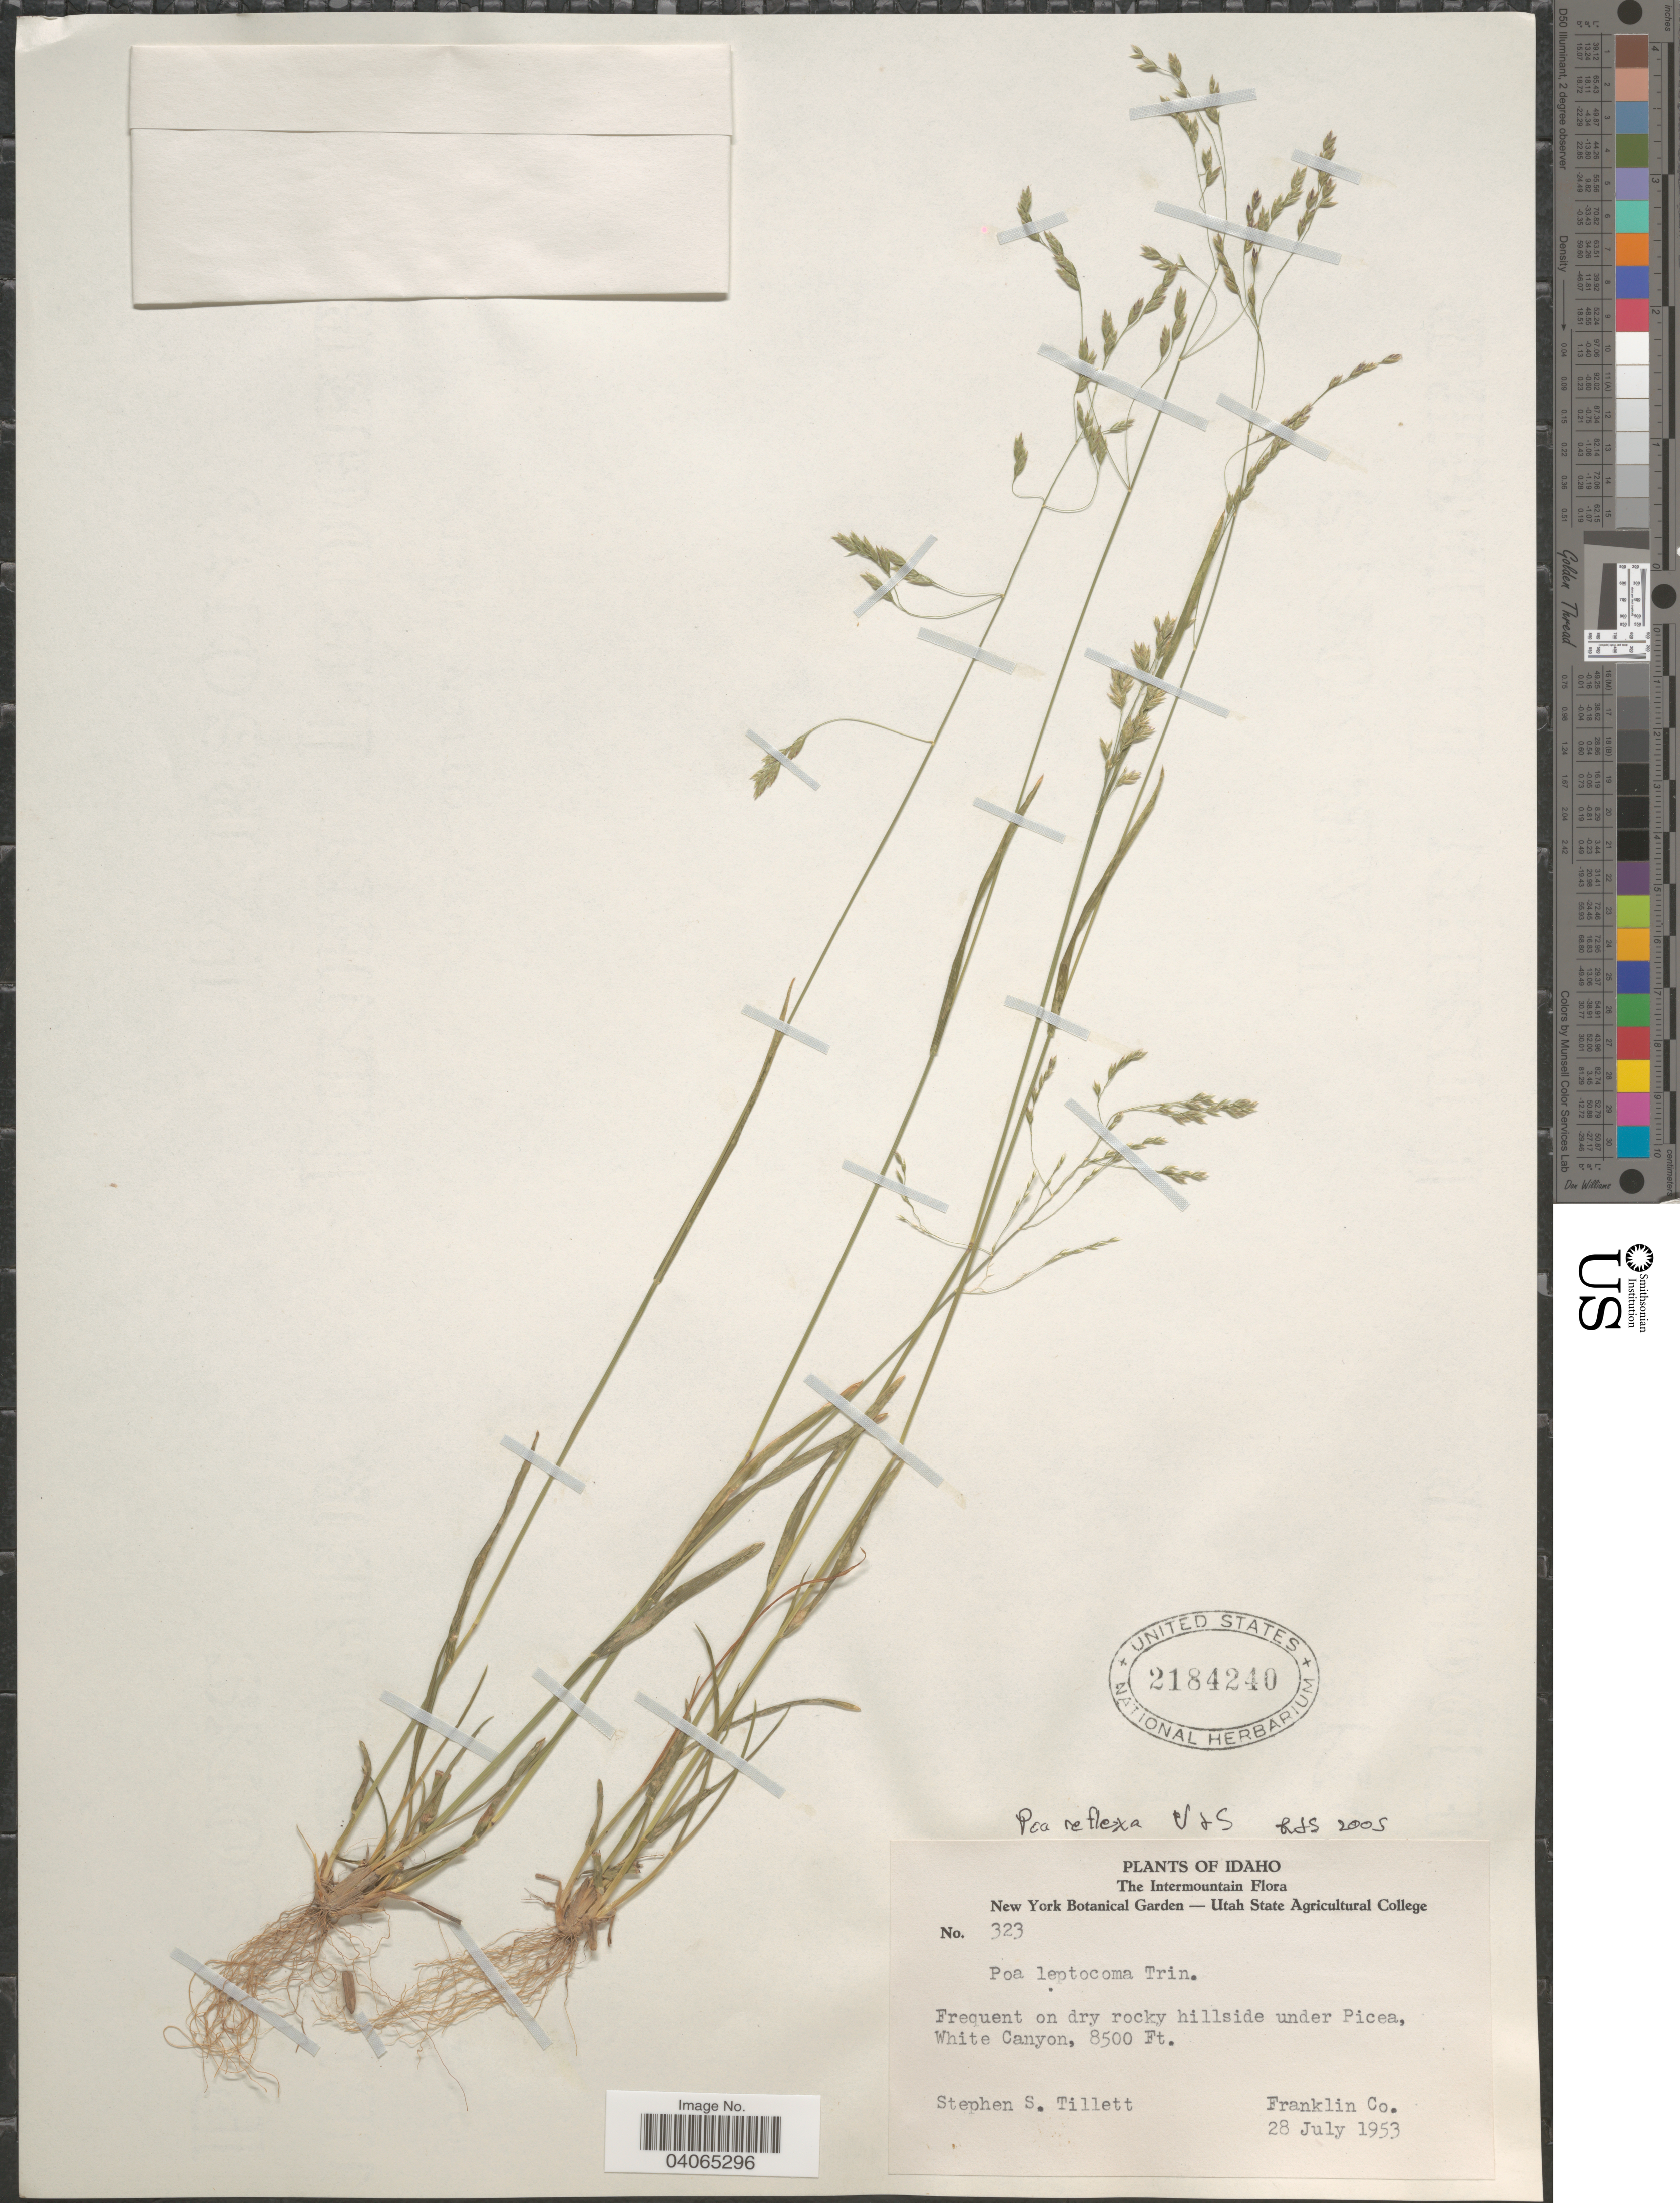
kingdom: Plantae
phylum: Tracheophyta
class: Liliopsida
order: Poales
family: Poaceae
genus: Poa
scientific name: Poa reflexa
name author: Vasey & Scribn.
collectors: S. S. Tillett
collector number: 323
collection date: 1953-07-28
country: United States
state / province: Idaho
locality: The Intermountain. Frequent on dry rocky hillside under Picea, White Canyon. Franklin Co.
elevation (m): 2591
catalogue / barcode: US 2184240